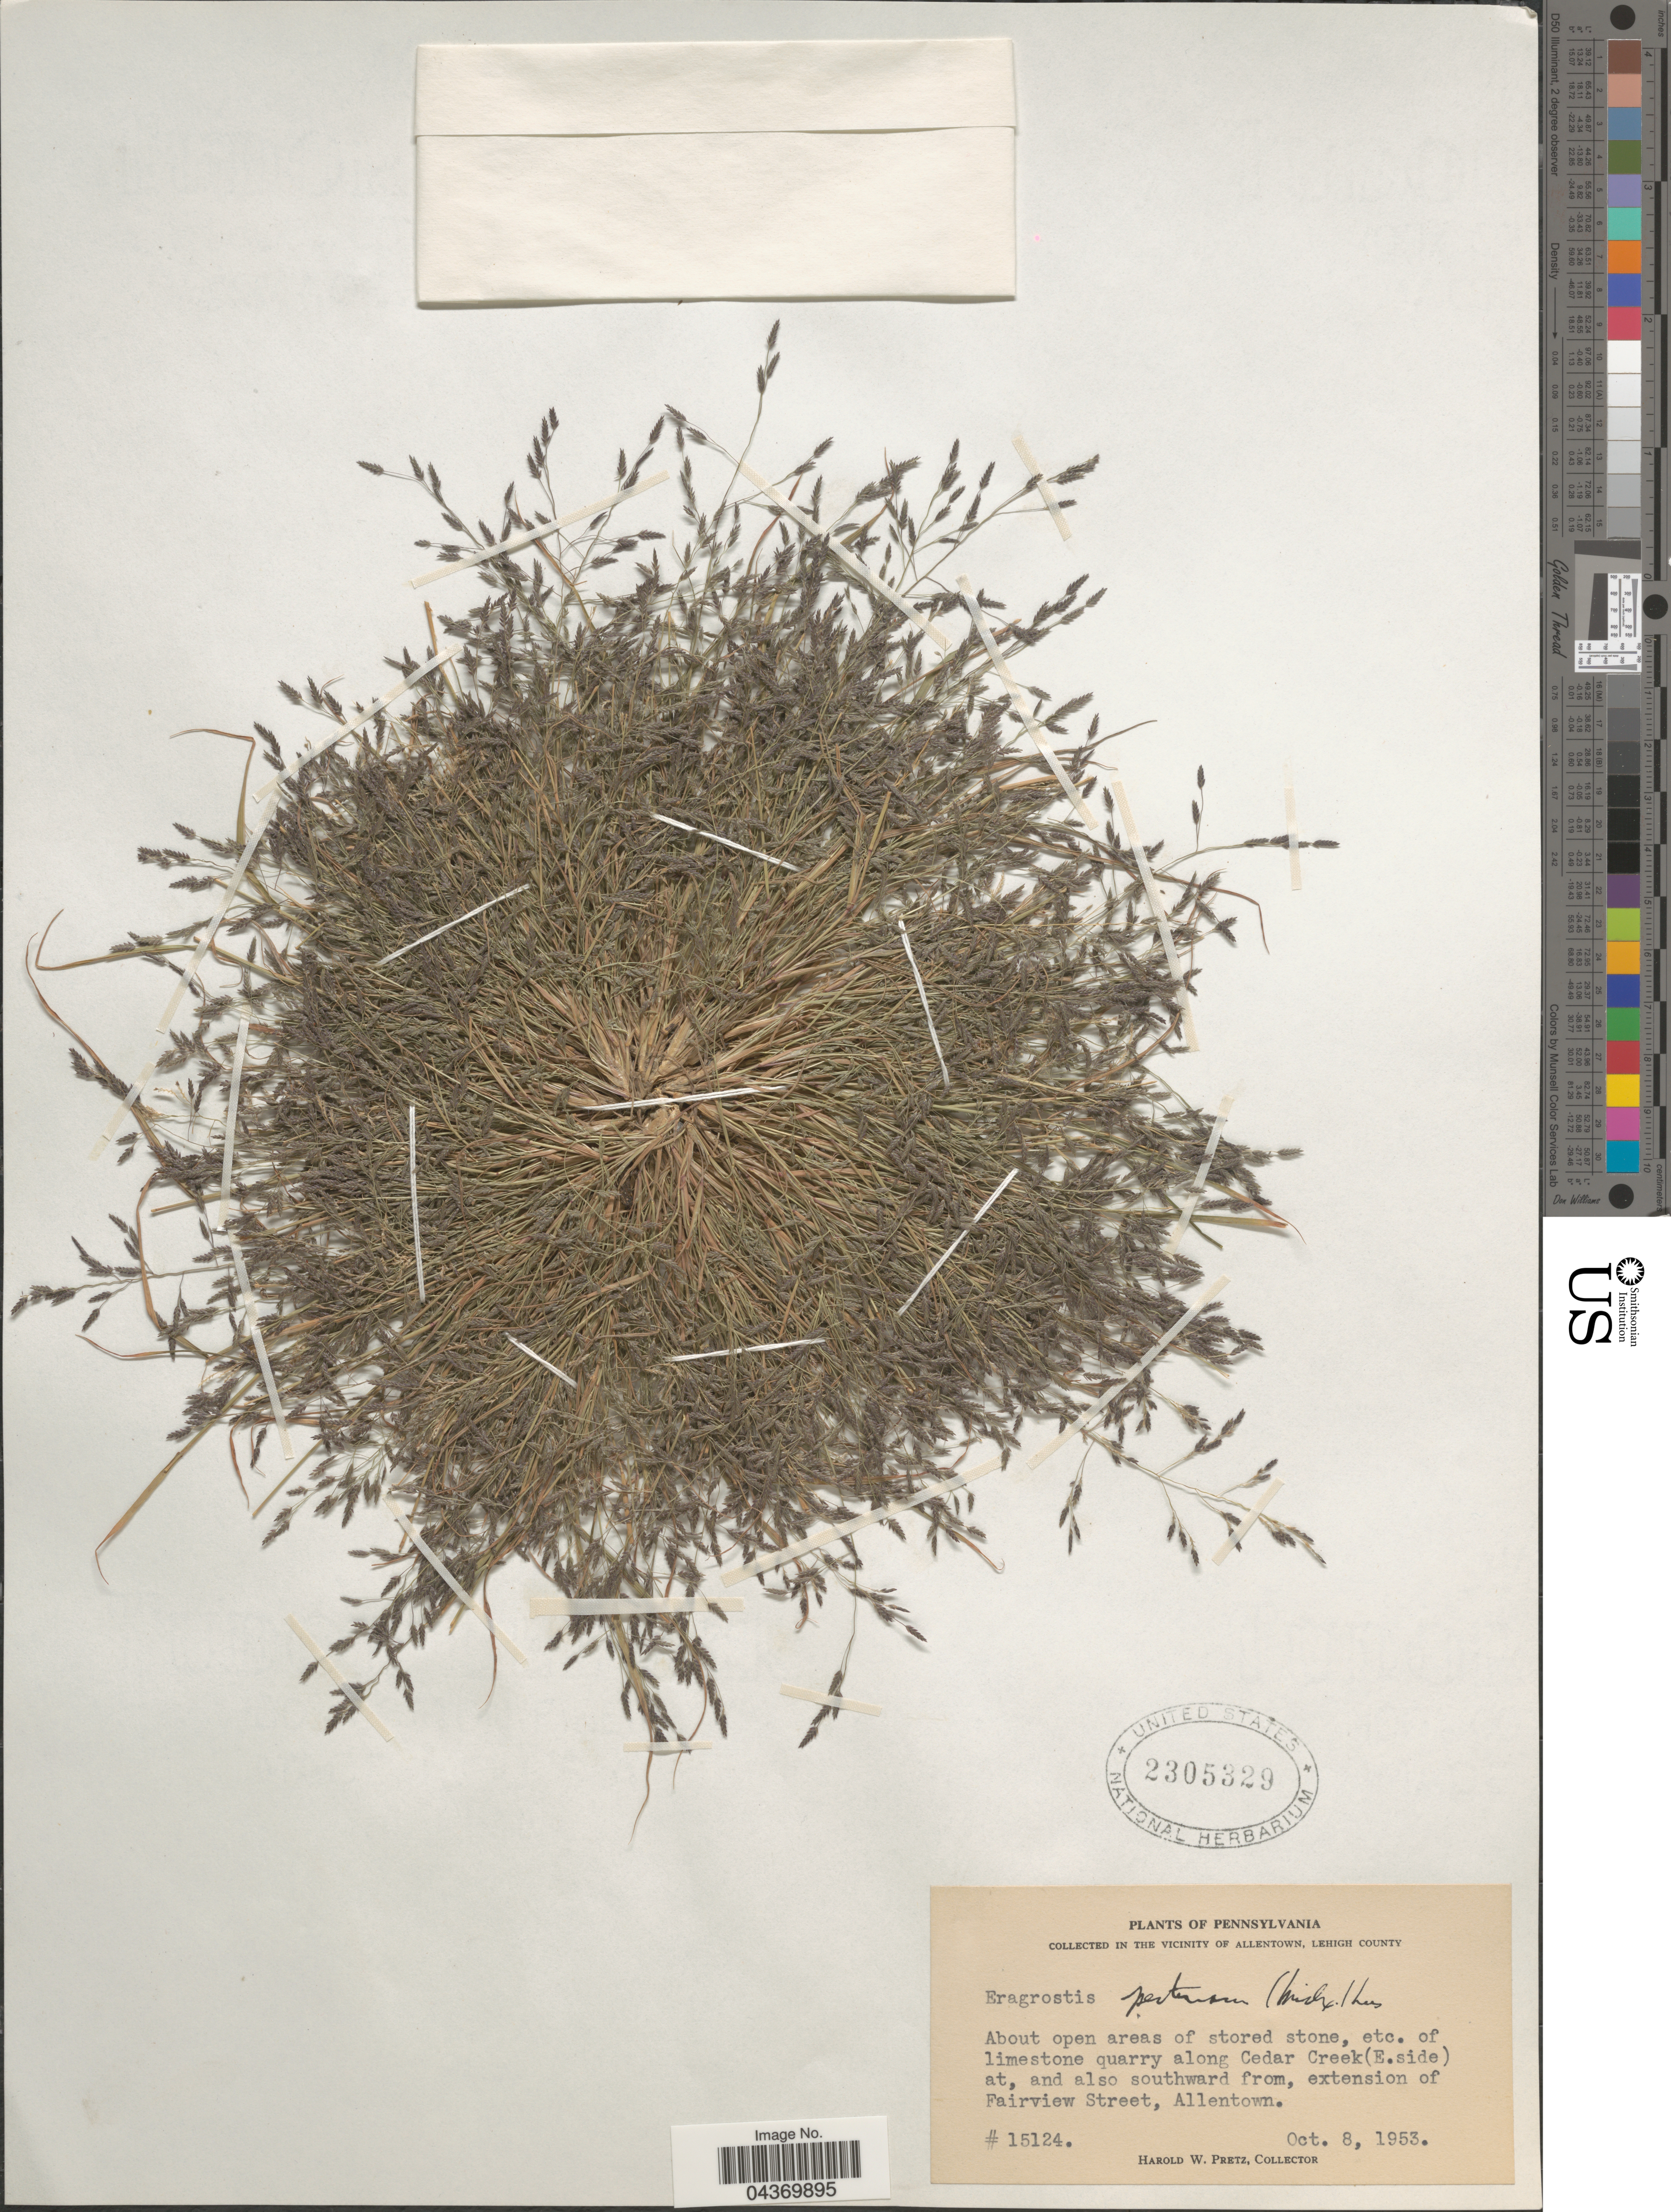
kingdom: Plantae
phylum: Tracheophyta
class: Liliopsida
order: Poales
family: Poaceae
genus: Eragrostis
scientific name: Eragrostis pectinacea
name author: (Michx.) Nees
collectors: H. W. Pretz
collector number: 15124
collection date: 1953-10-08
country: United States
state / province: Pennsylvania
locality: In the vicinity of Allentown, Lehigh County. Along Cedar Creek (E. side) at, and also southward from, extension of Fairview Street, Allentown.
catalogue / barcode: US 2305329